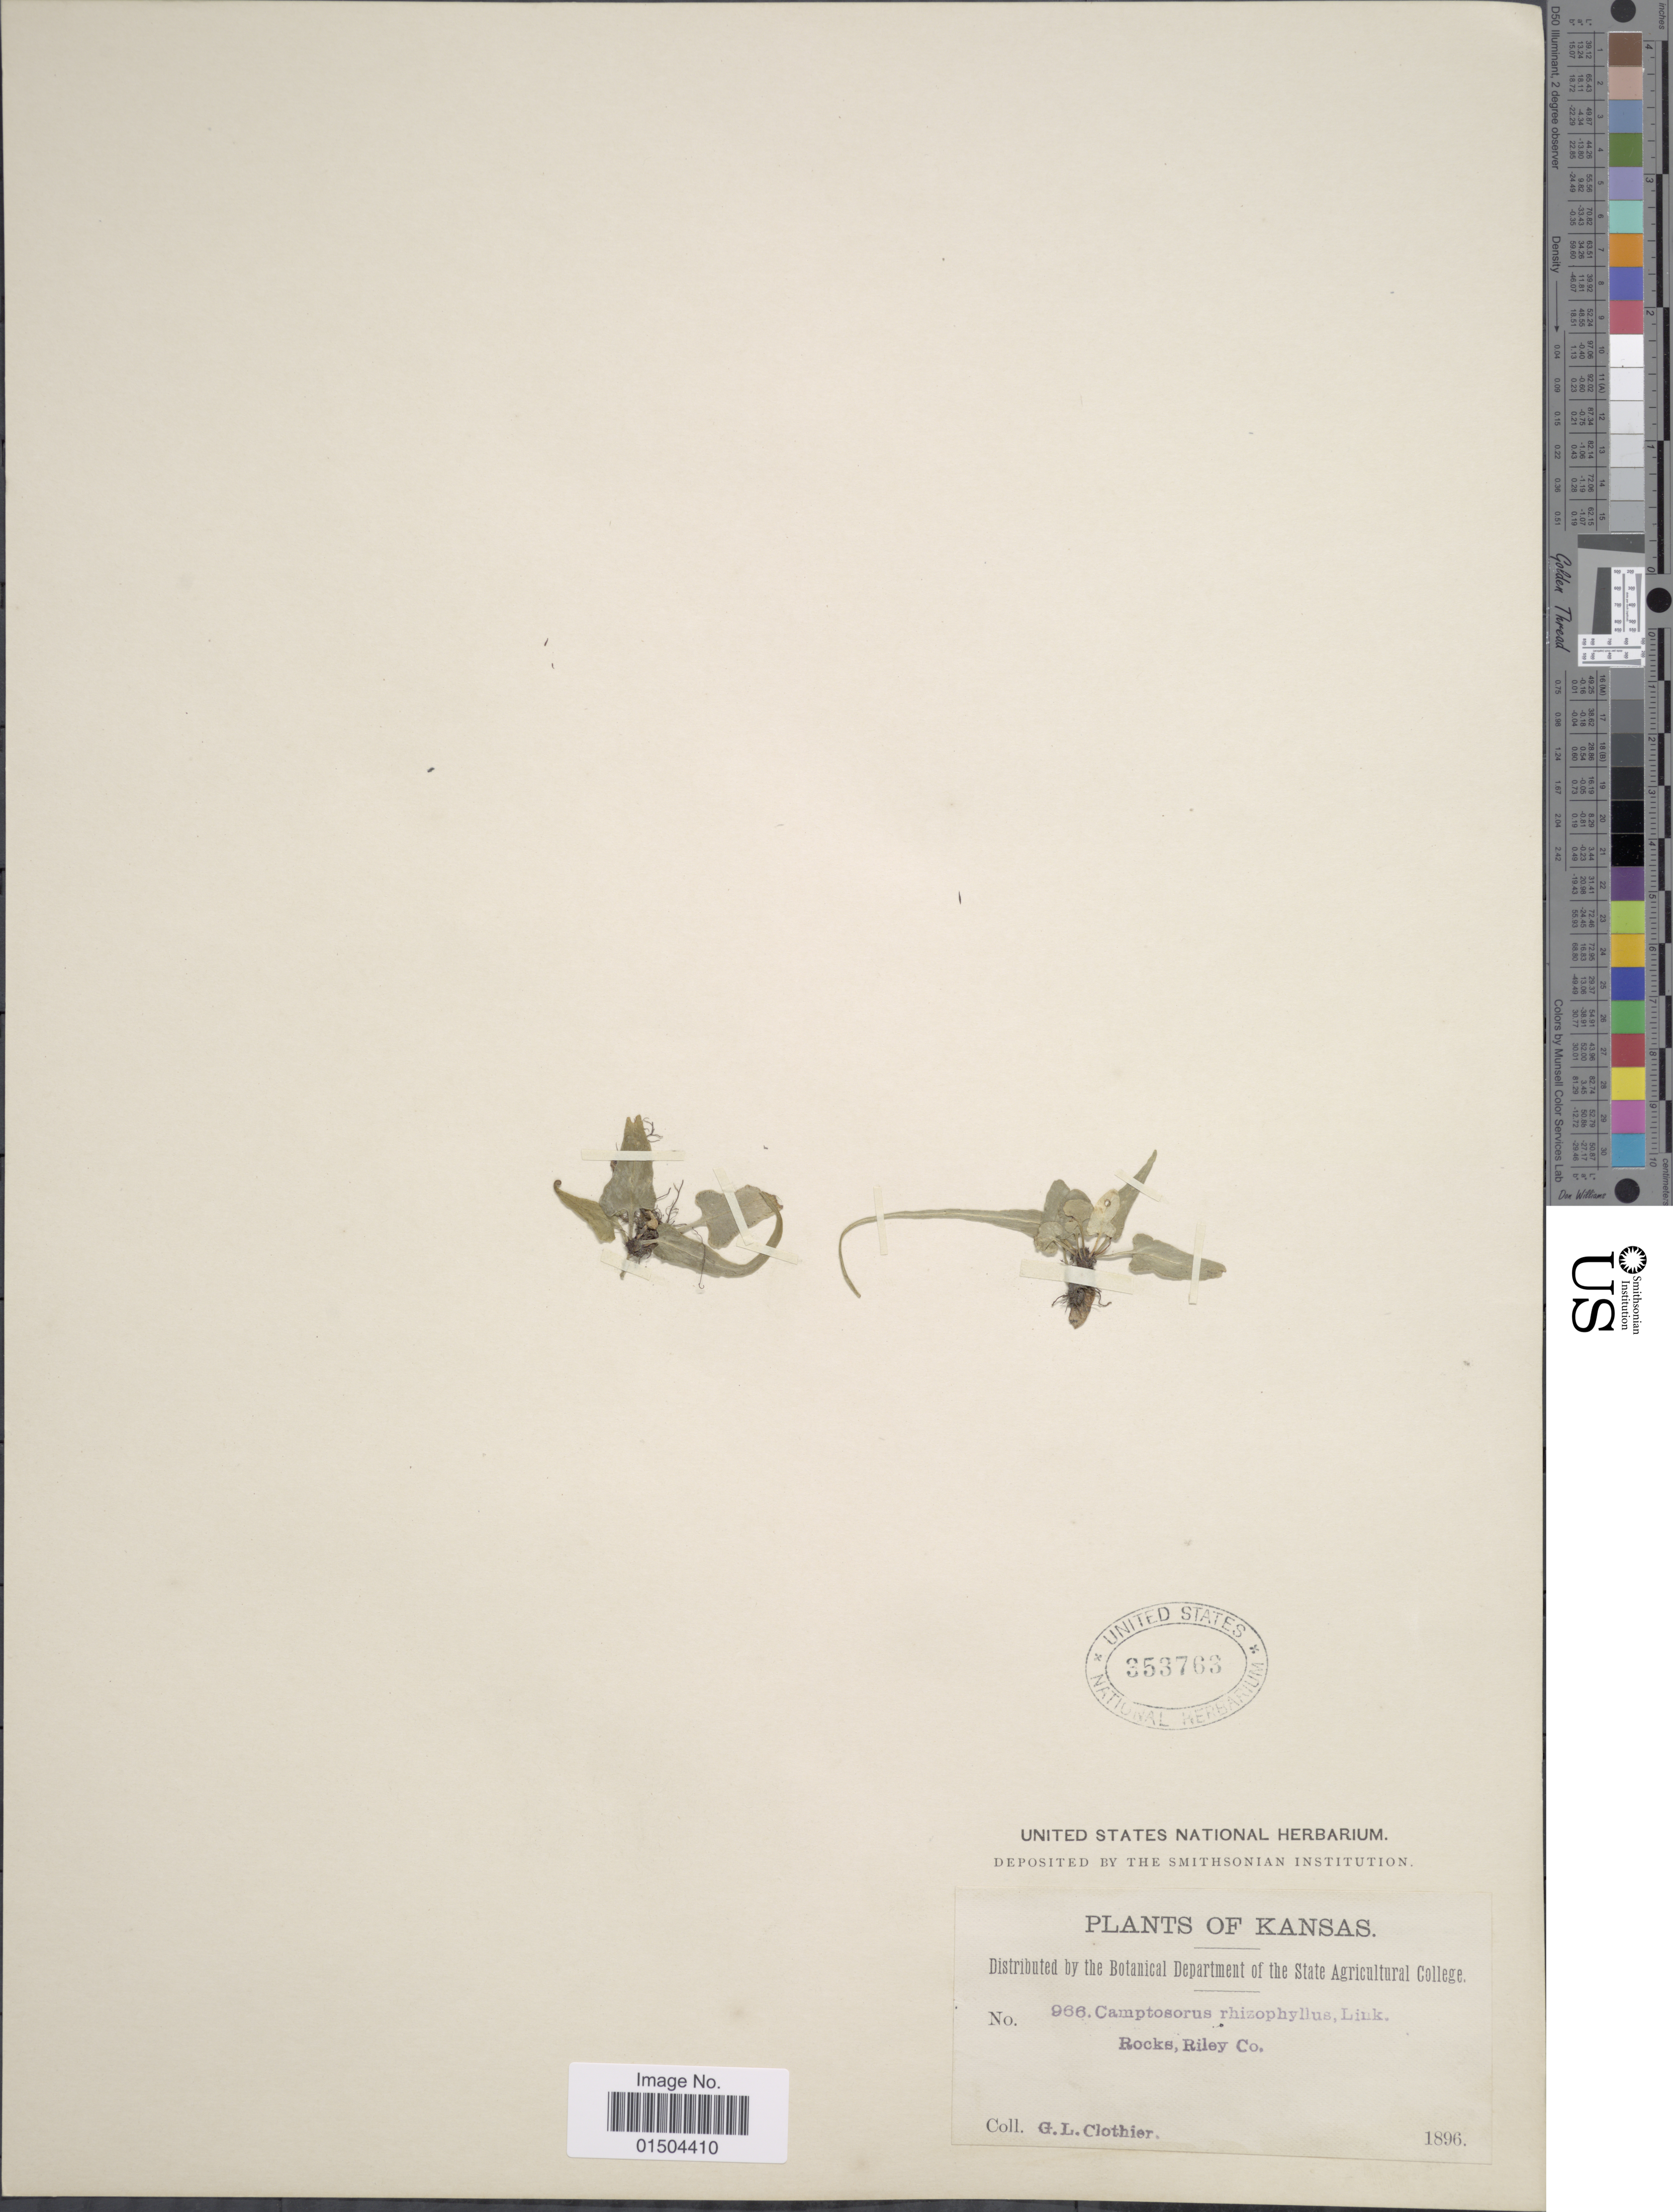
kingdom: Plantae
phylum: Tracheophyta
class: Polypodiopsida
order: Polypodiales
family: Aspleniaceae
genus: Asplenium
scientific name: Asplenium rhizophyllum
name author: L.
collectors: G. Clothier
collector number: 966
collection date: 1896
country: United States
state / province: Kansas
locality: Rocks, Riley Co.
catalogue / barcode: US 353763